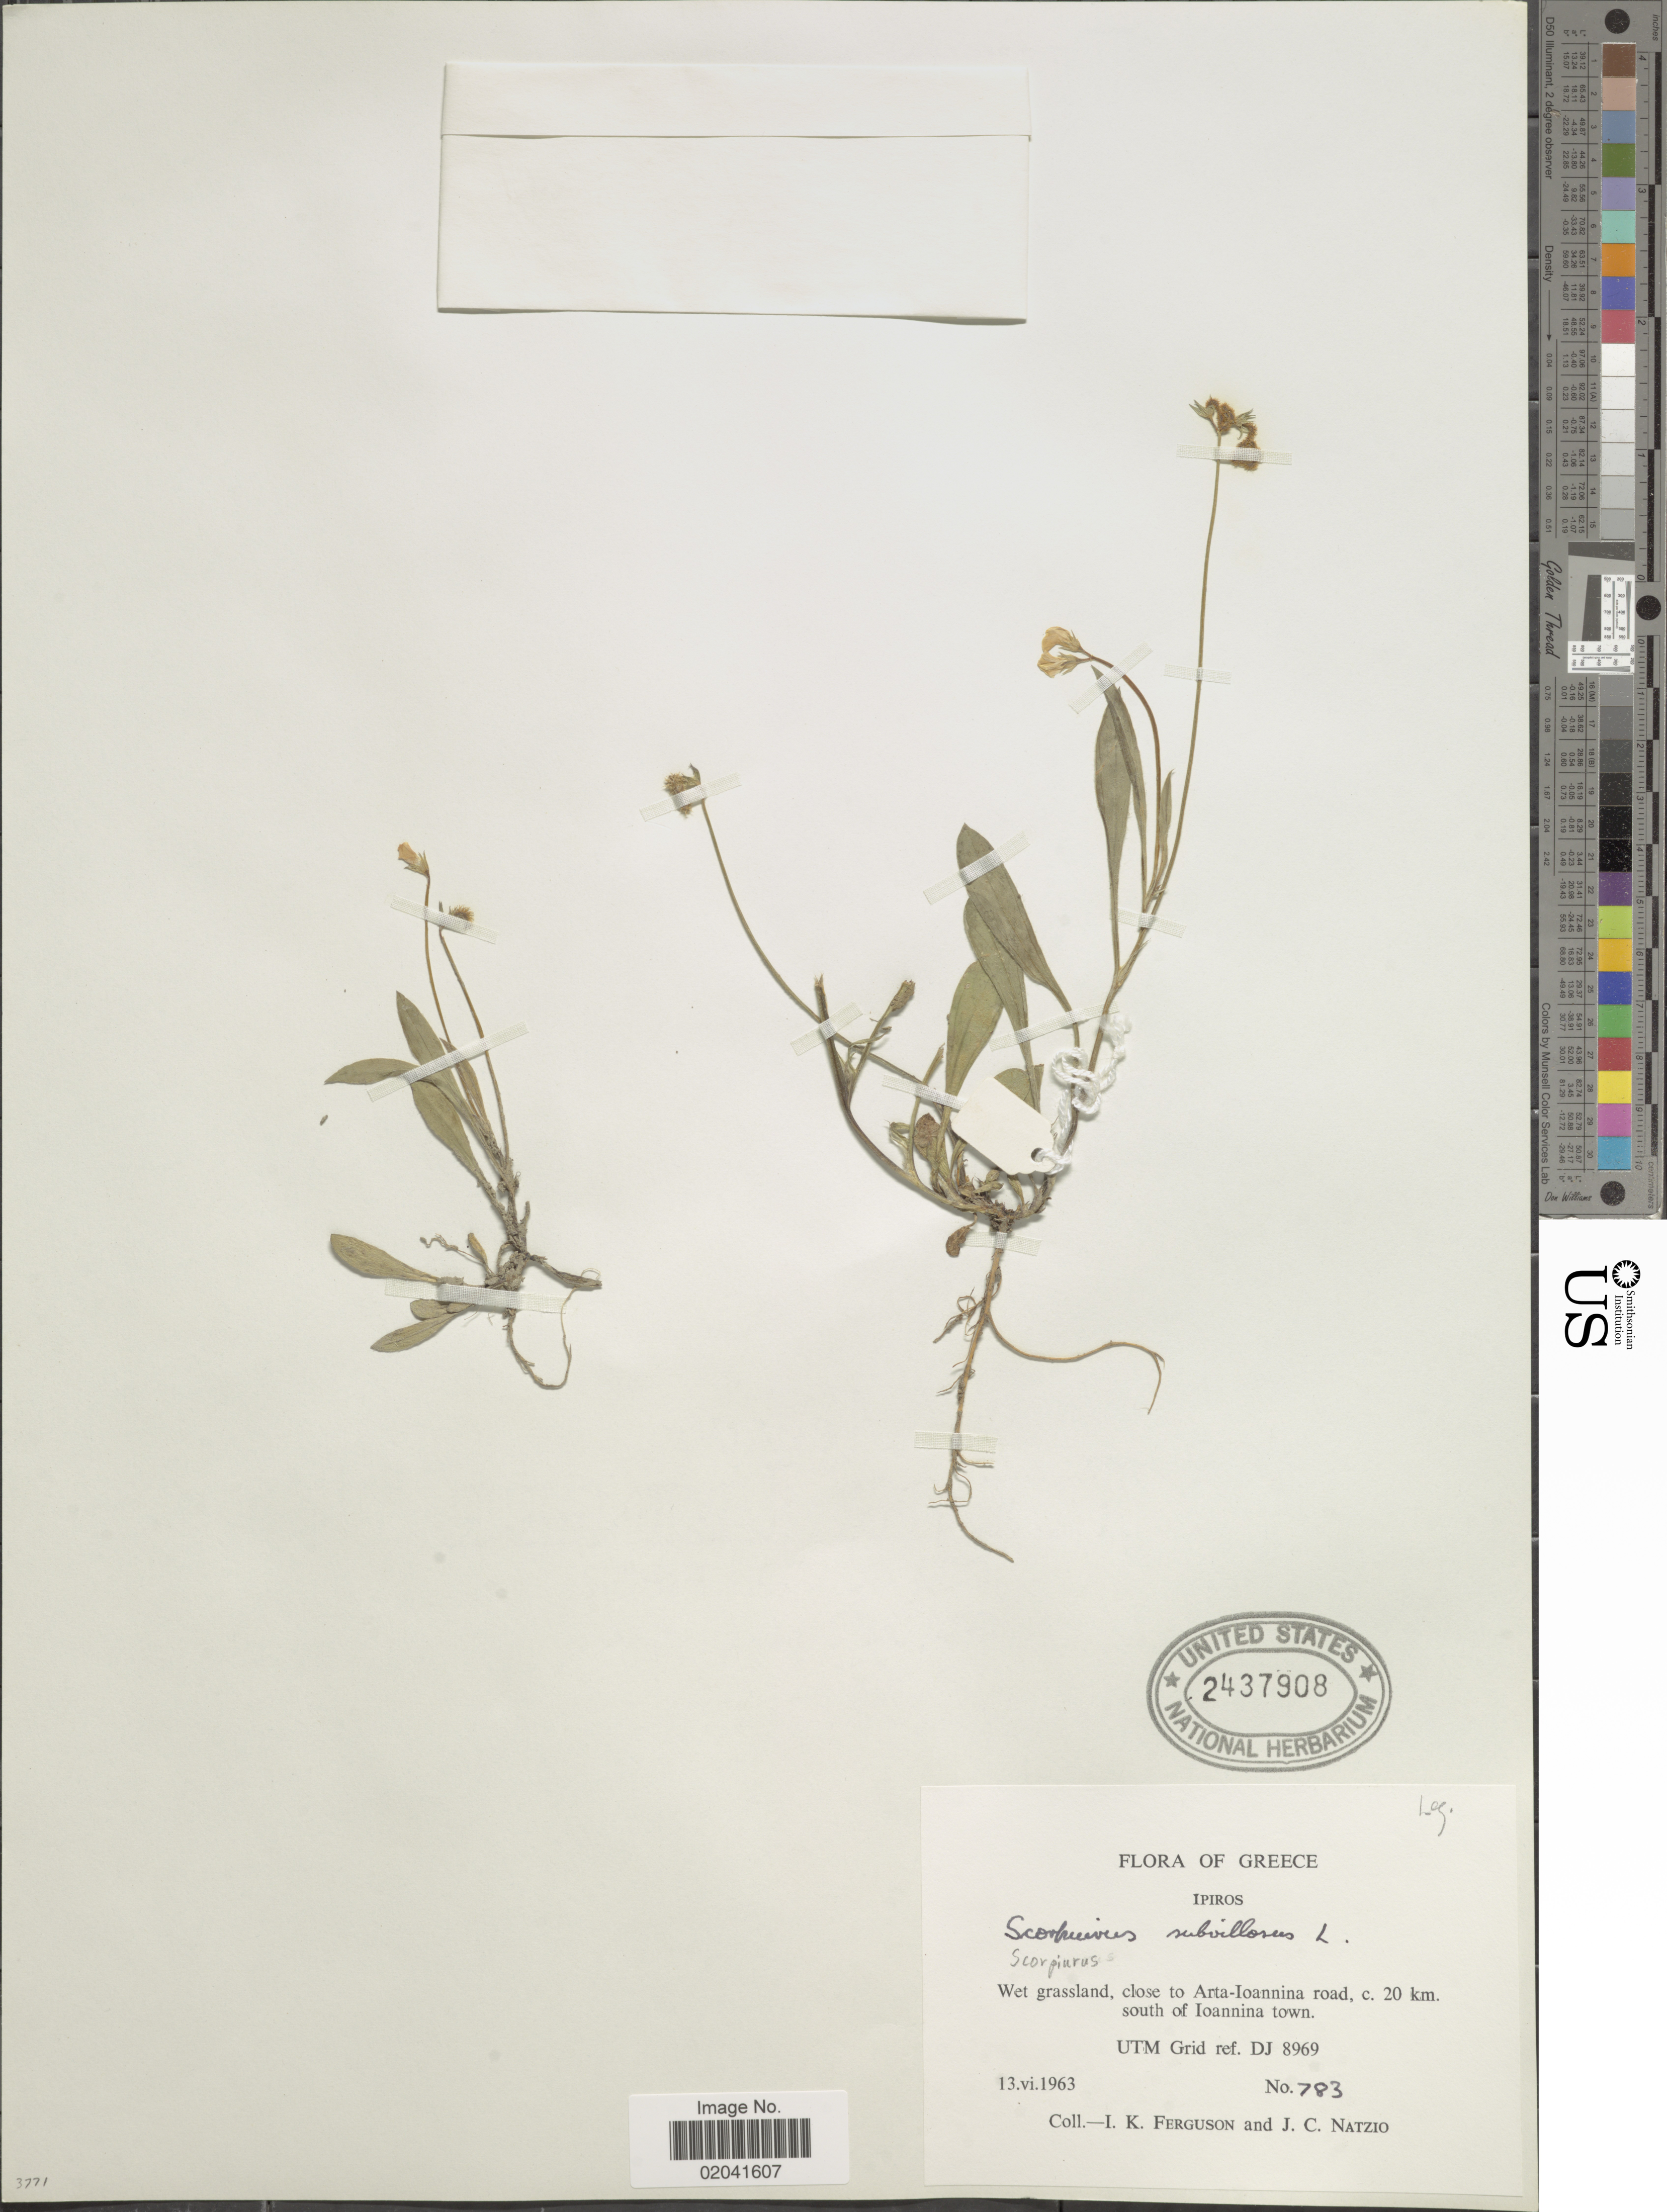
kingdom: Plantae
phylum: Tracheophyta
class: Magnoliopsida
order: Fabales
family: Fabaceae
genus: Scorpiurus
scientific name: Scorpiurus subvillosa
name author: L.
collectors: I. K. Ferguson & J. Natzio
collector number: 783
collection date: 1963-06-13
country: Greece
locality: Greece, Ipiros, Wet grassland, closeto Arta-Ioannina road, c. 20 km. south of Ioannina town. UTM Grid ref. DJ 8969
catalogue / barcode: US 2437908